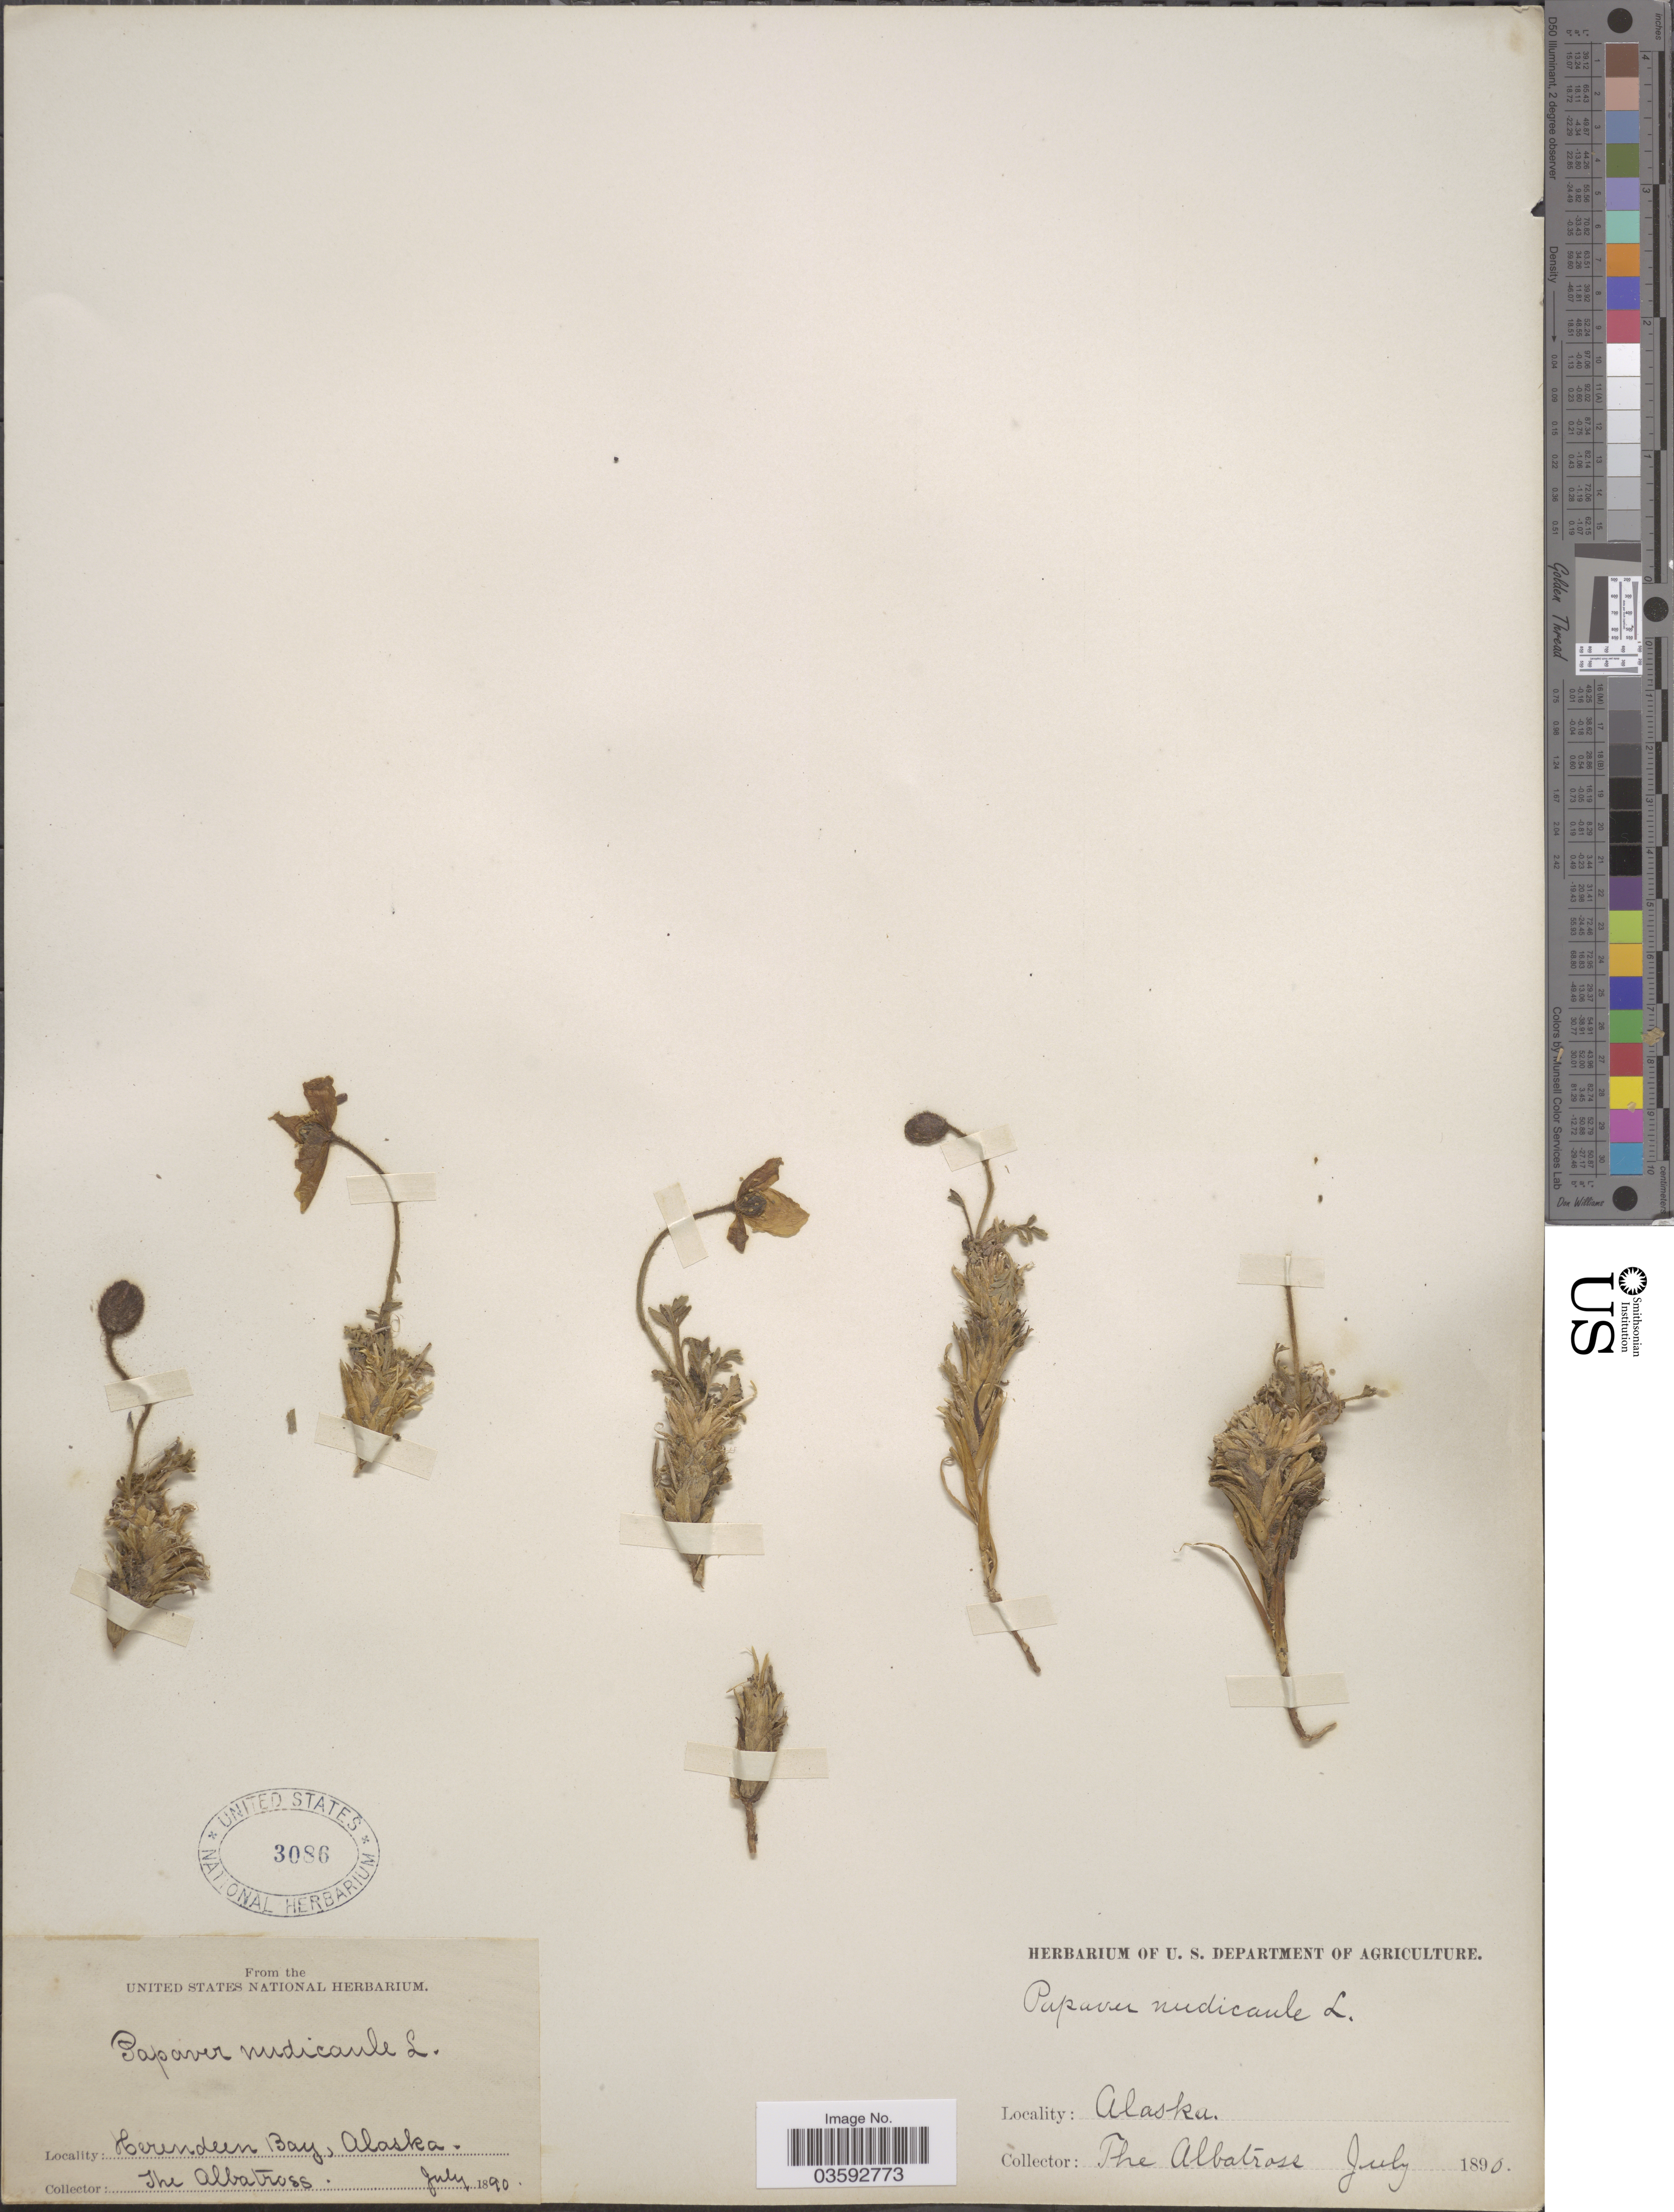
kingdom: Plantae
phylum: Tracheophyta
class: Magnoliopsida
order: Ranunculales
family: Papaveraceae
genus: Papaver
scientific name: Papaver nudicaule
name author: L.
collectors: "The Albatross"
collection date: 1890-07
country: United States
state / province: Alaska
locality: Herendeen Bay.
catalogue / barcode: US 3086